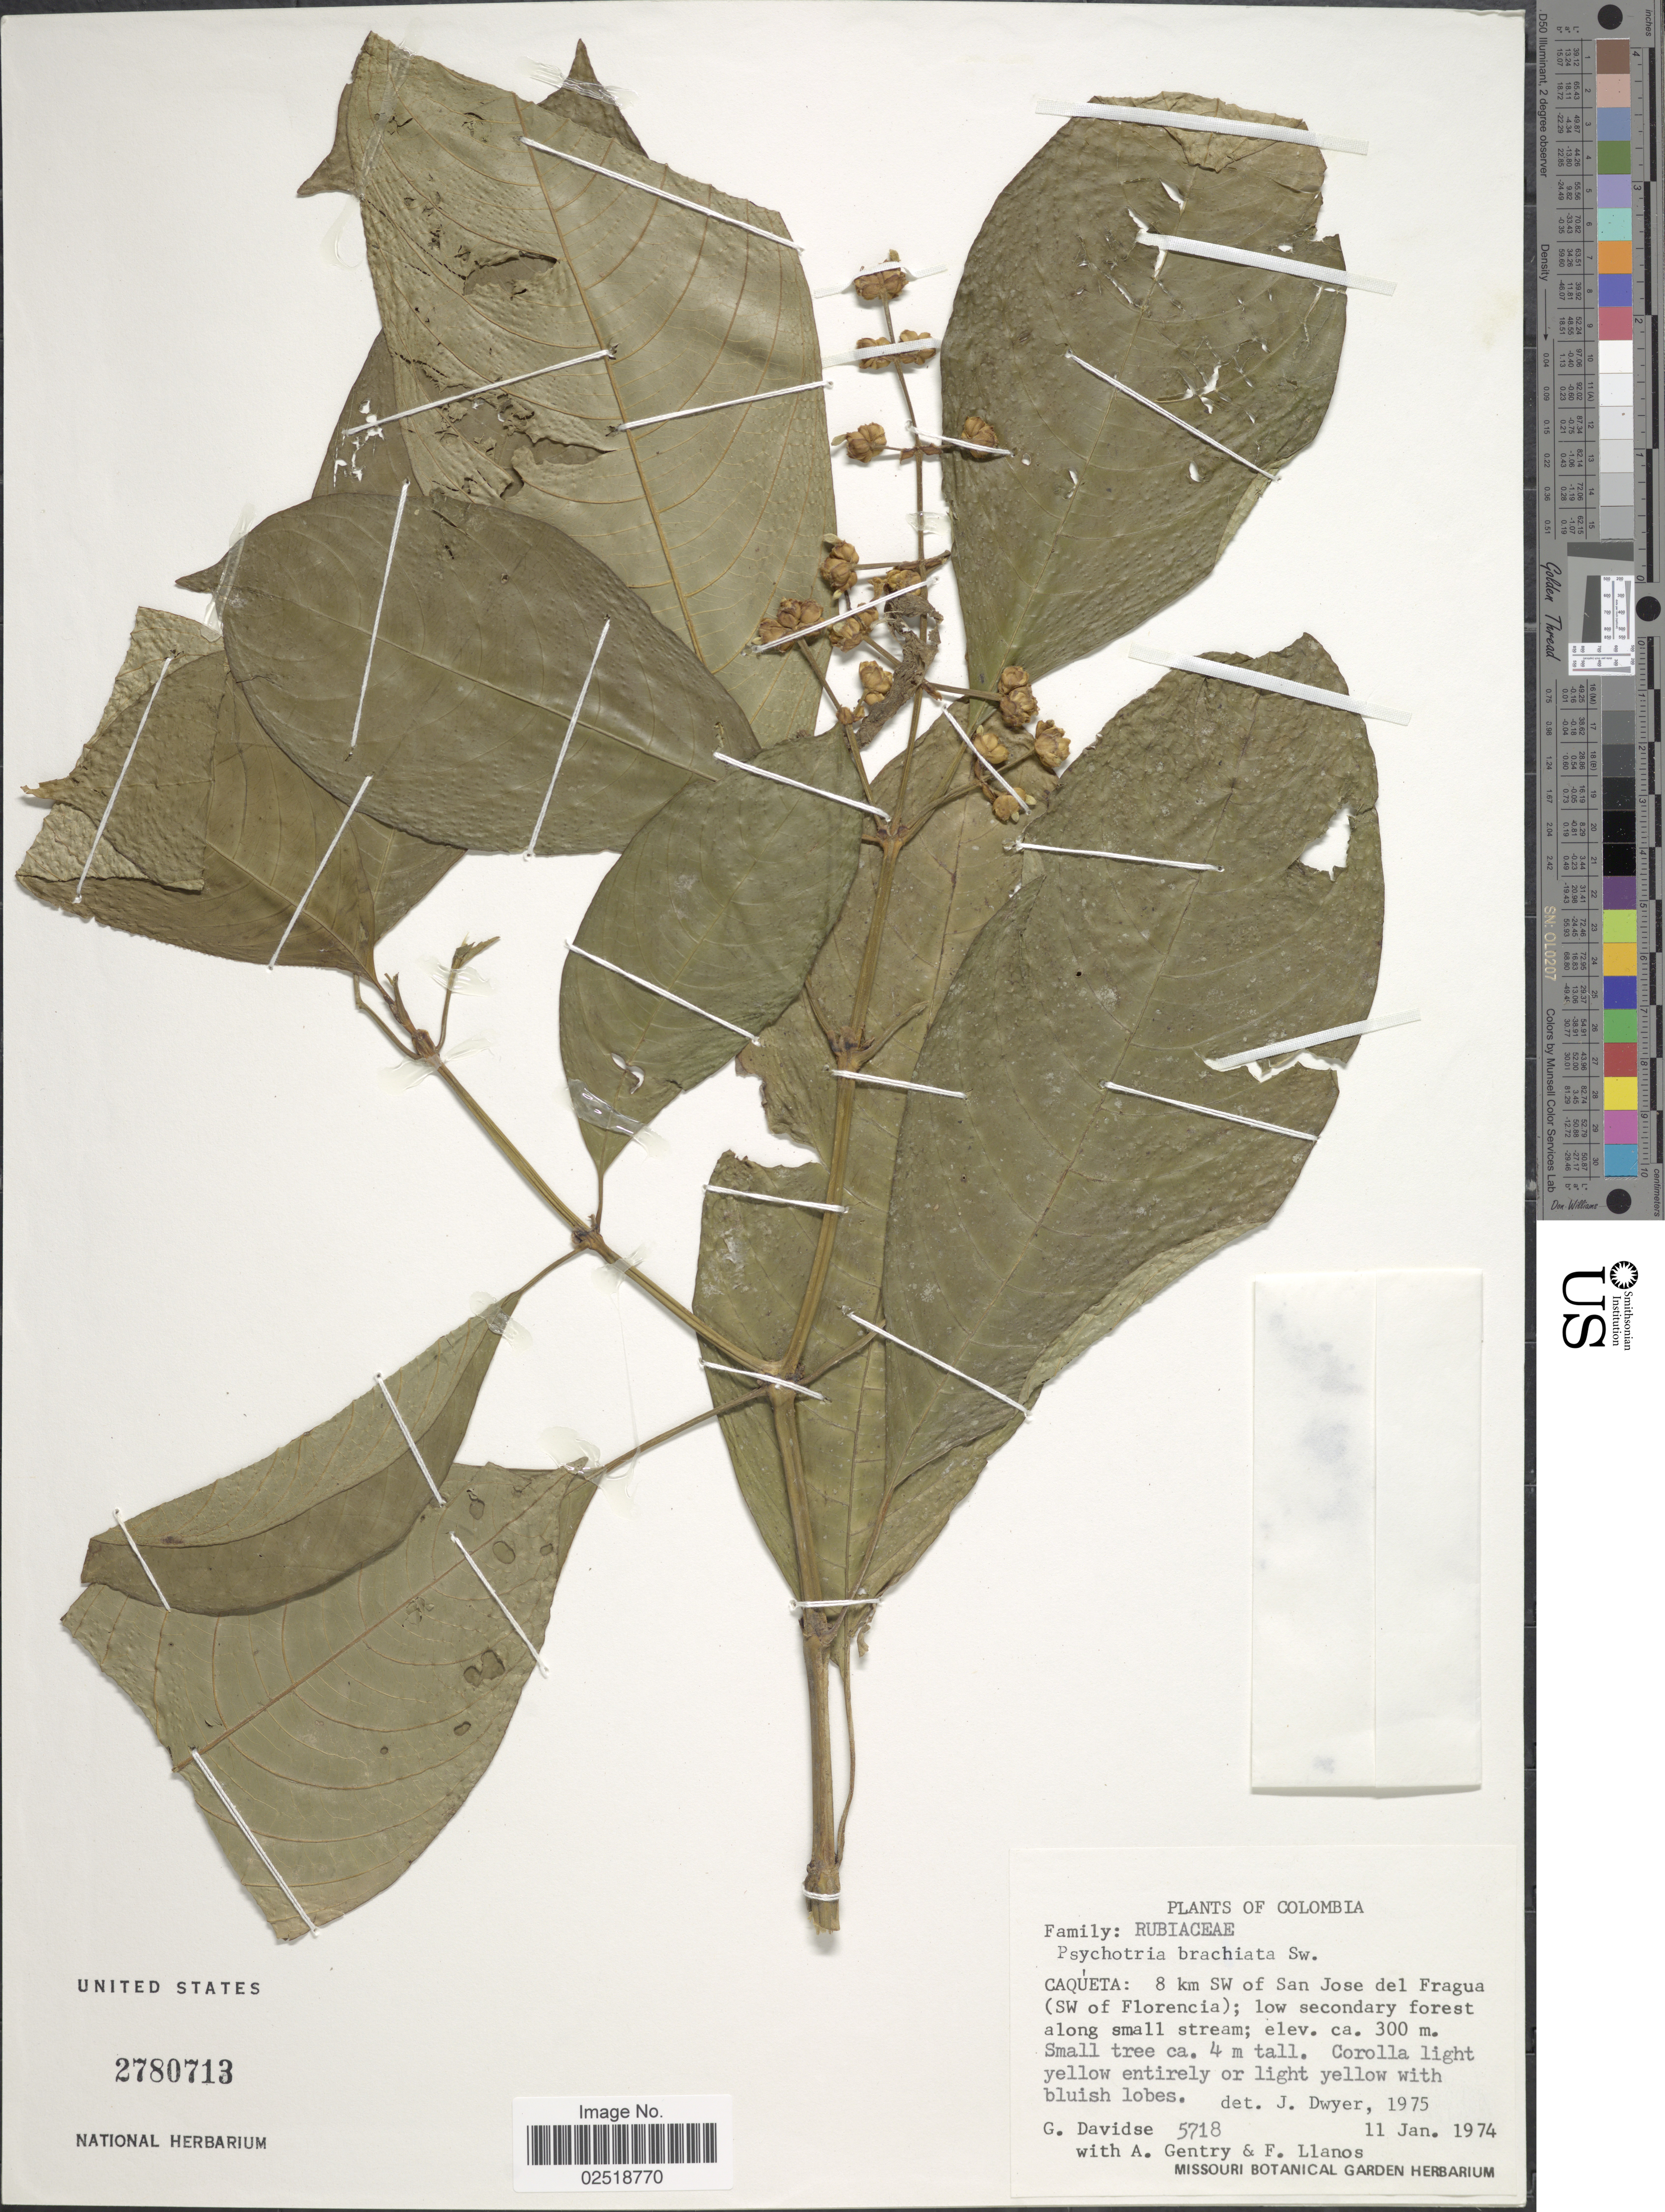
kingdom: Plantae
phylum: Tracheophyta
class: Magnoliopsida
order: Gentianales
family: Rubiaceae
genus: Psychotria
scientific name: Psychotria caerulea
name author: Ruiz & Pav.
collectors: G. Davidse, A. H. Gentry & F. Llanos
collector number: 5718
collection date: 1974-01-11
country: Colombia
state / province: Caquetá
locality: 8 km SW of San Jose del Fragua (SW of Florencia); low secondary forest along small stream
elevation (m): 300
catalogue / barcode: US 2780713